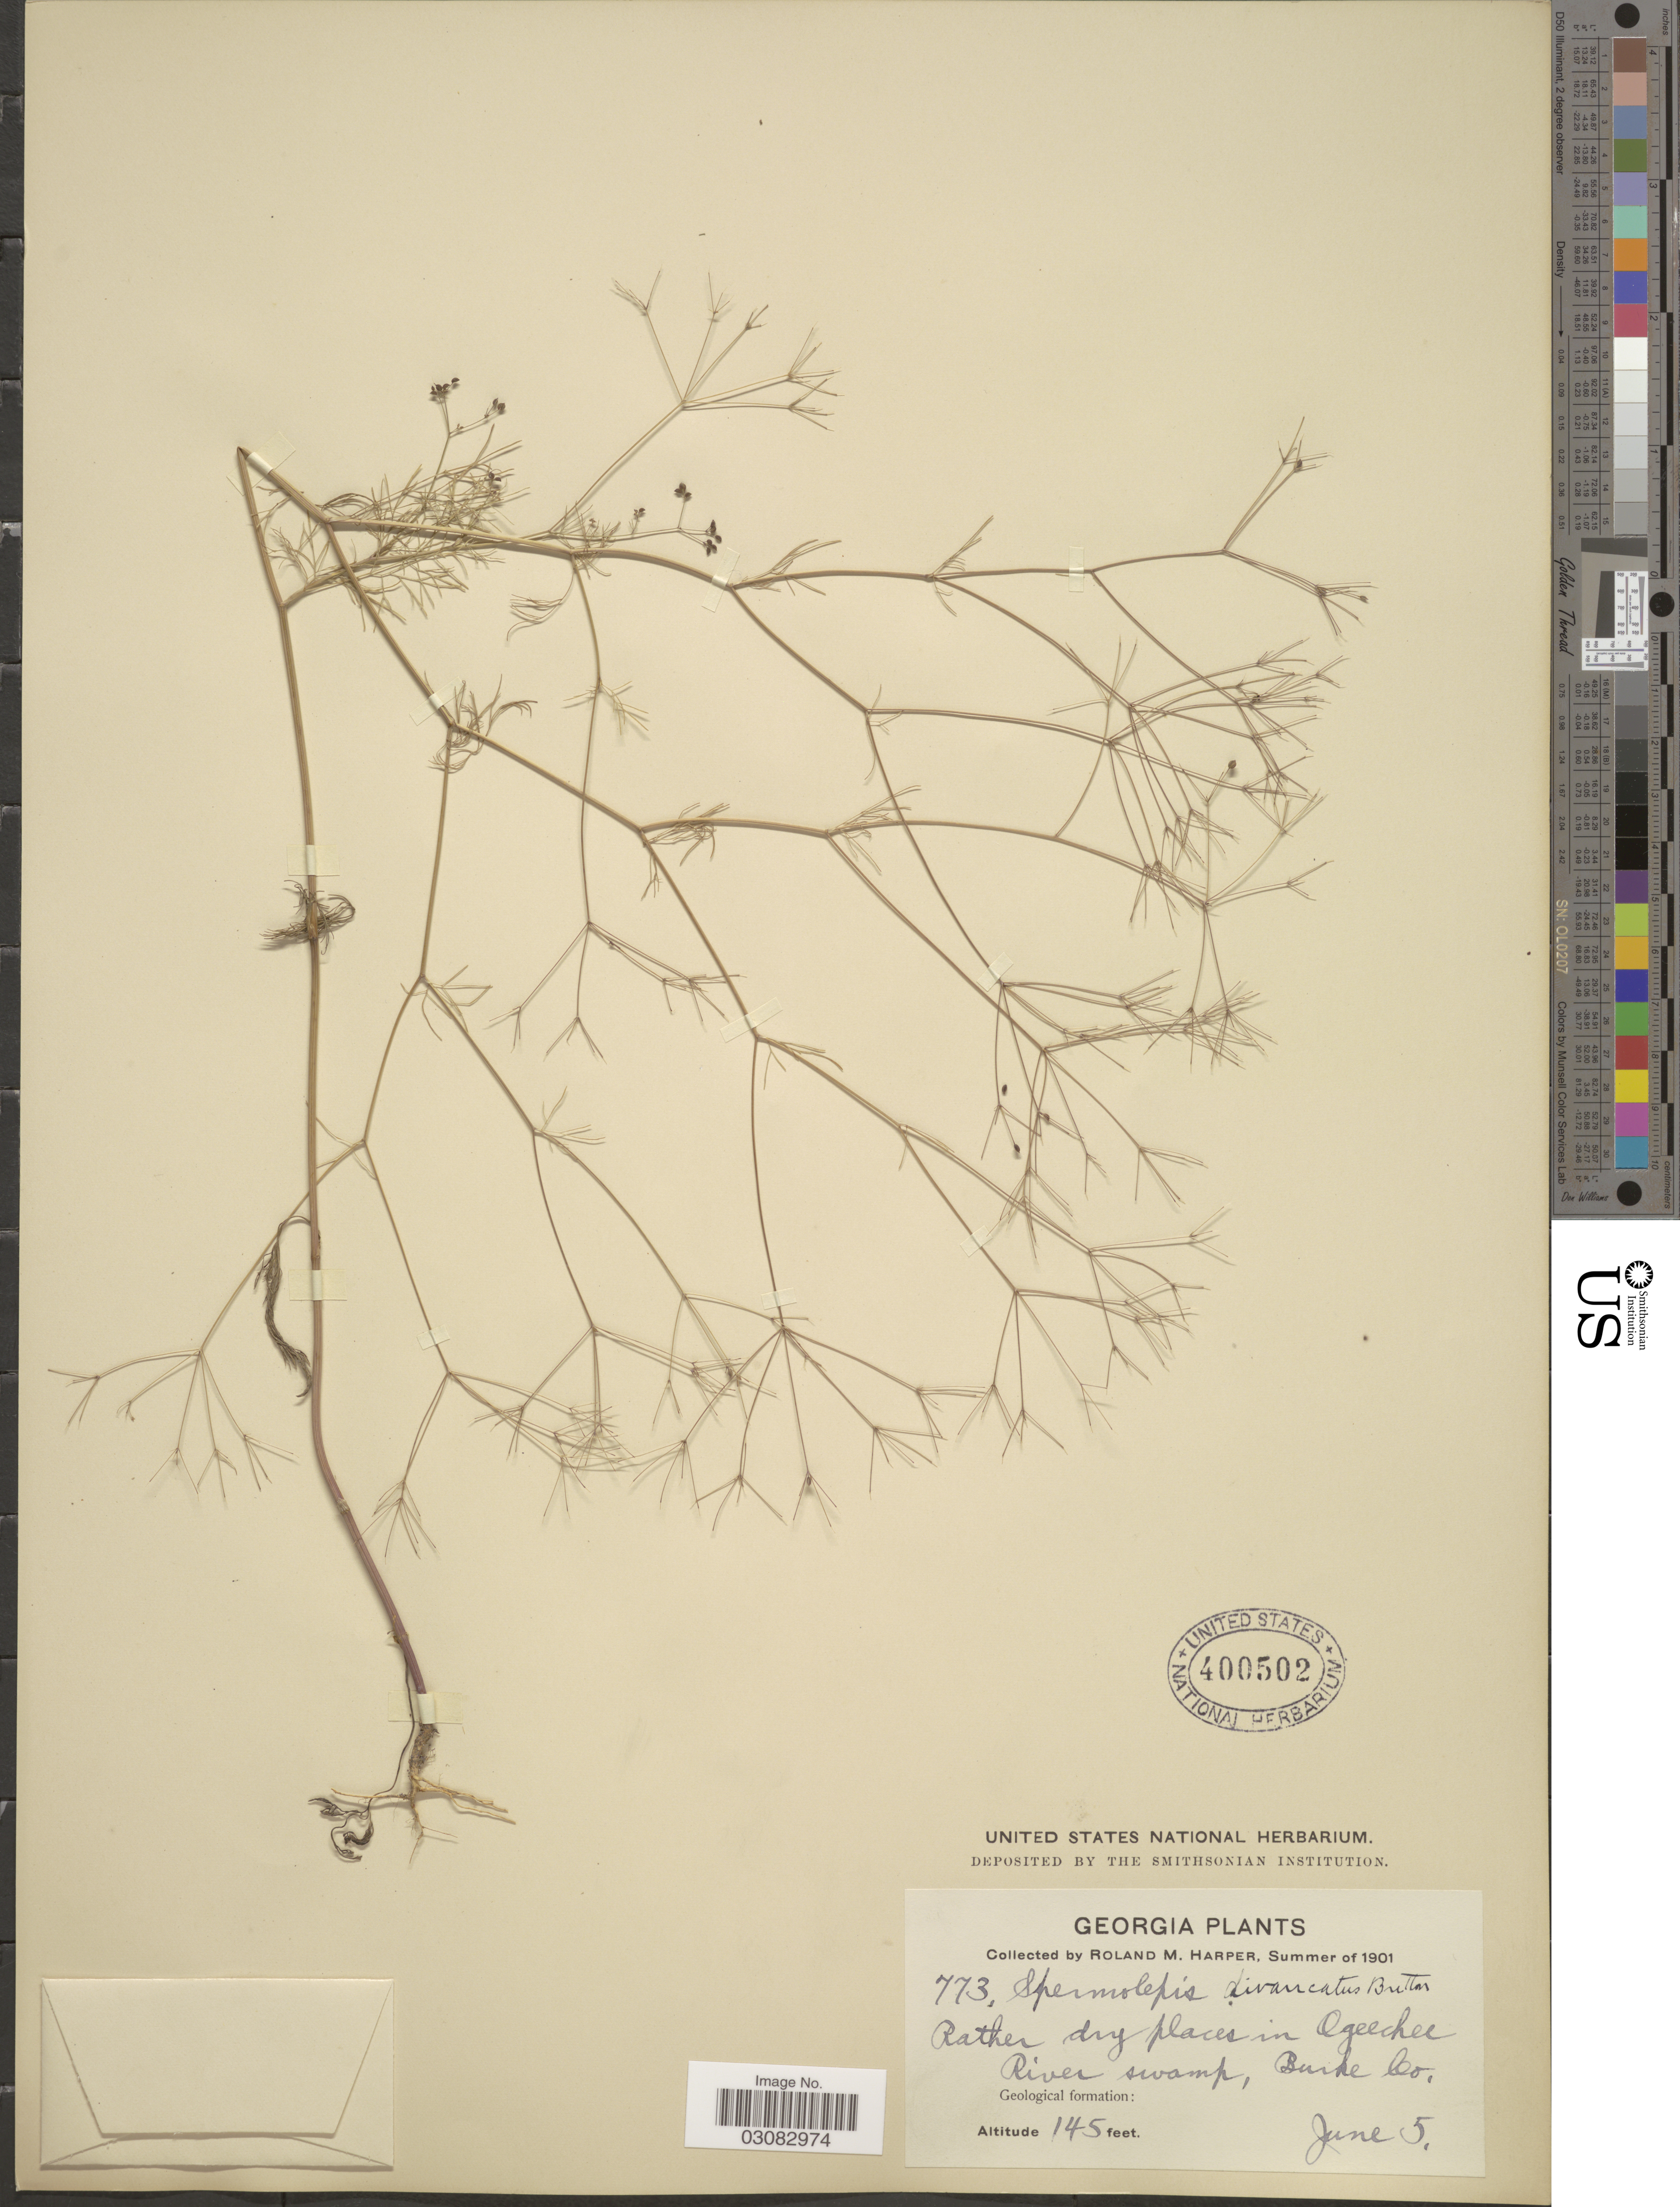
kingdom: Plantae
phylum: Tracheophyta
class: Magnoliopsida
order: Apiales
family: Apiaceae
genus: Spermolepis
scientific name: Spermolepis divaricata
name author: (Walter) Raf.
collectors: R. M. Harper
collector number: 773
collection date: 1901-06-05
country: United States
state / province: Georgia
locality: Rather dry places in Ogeechee River swamp, Burke Co.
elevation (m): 44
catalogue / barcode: US 400502